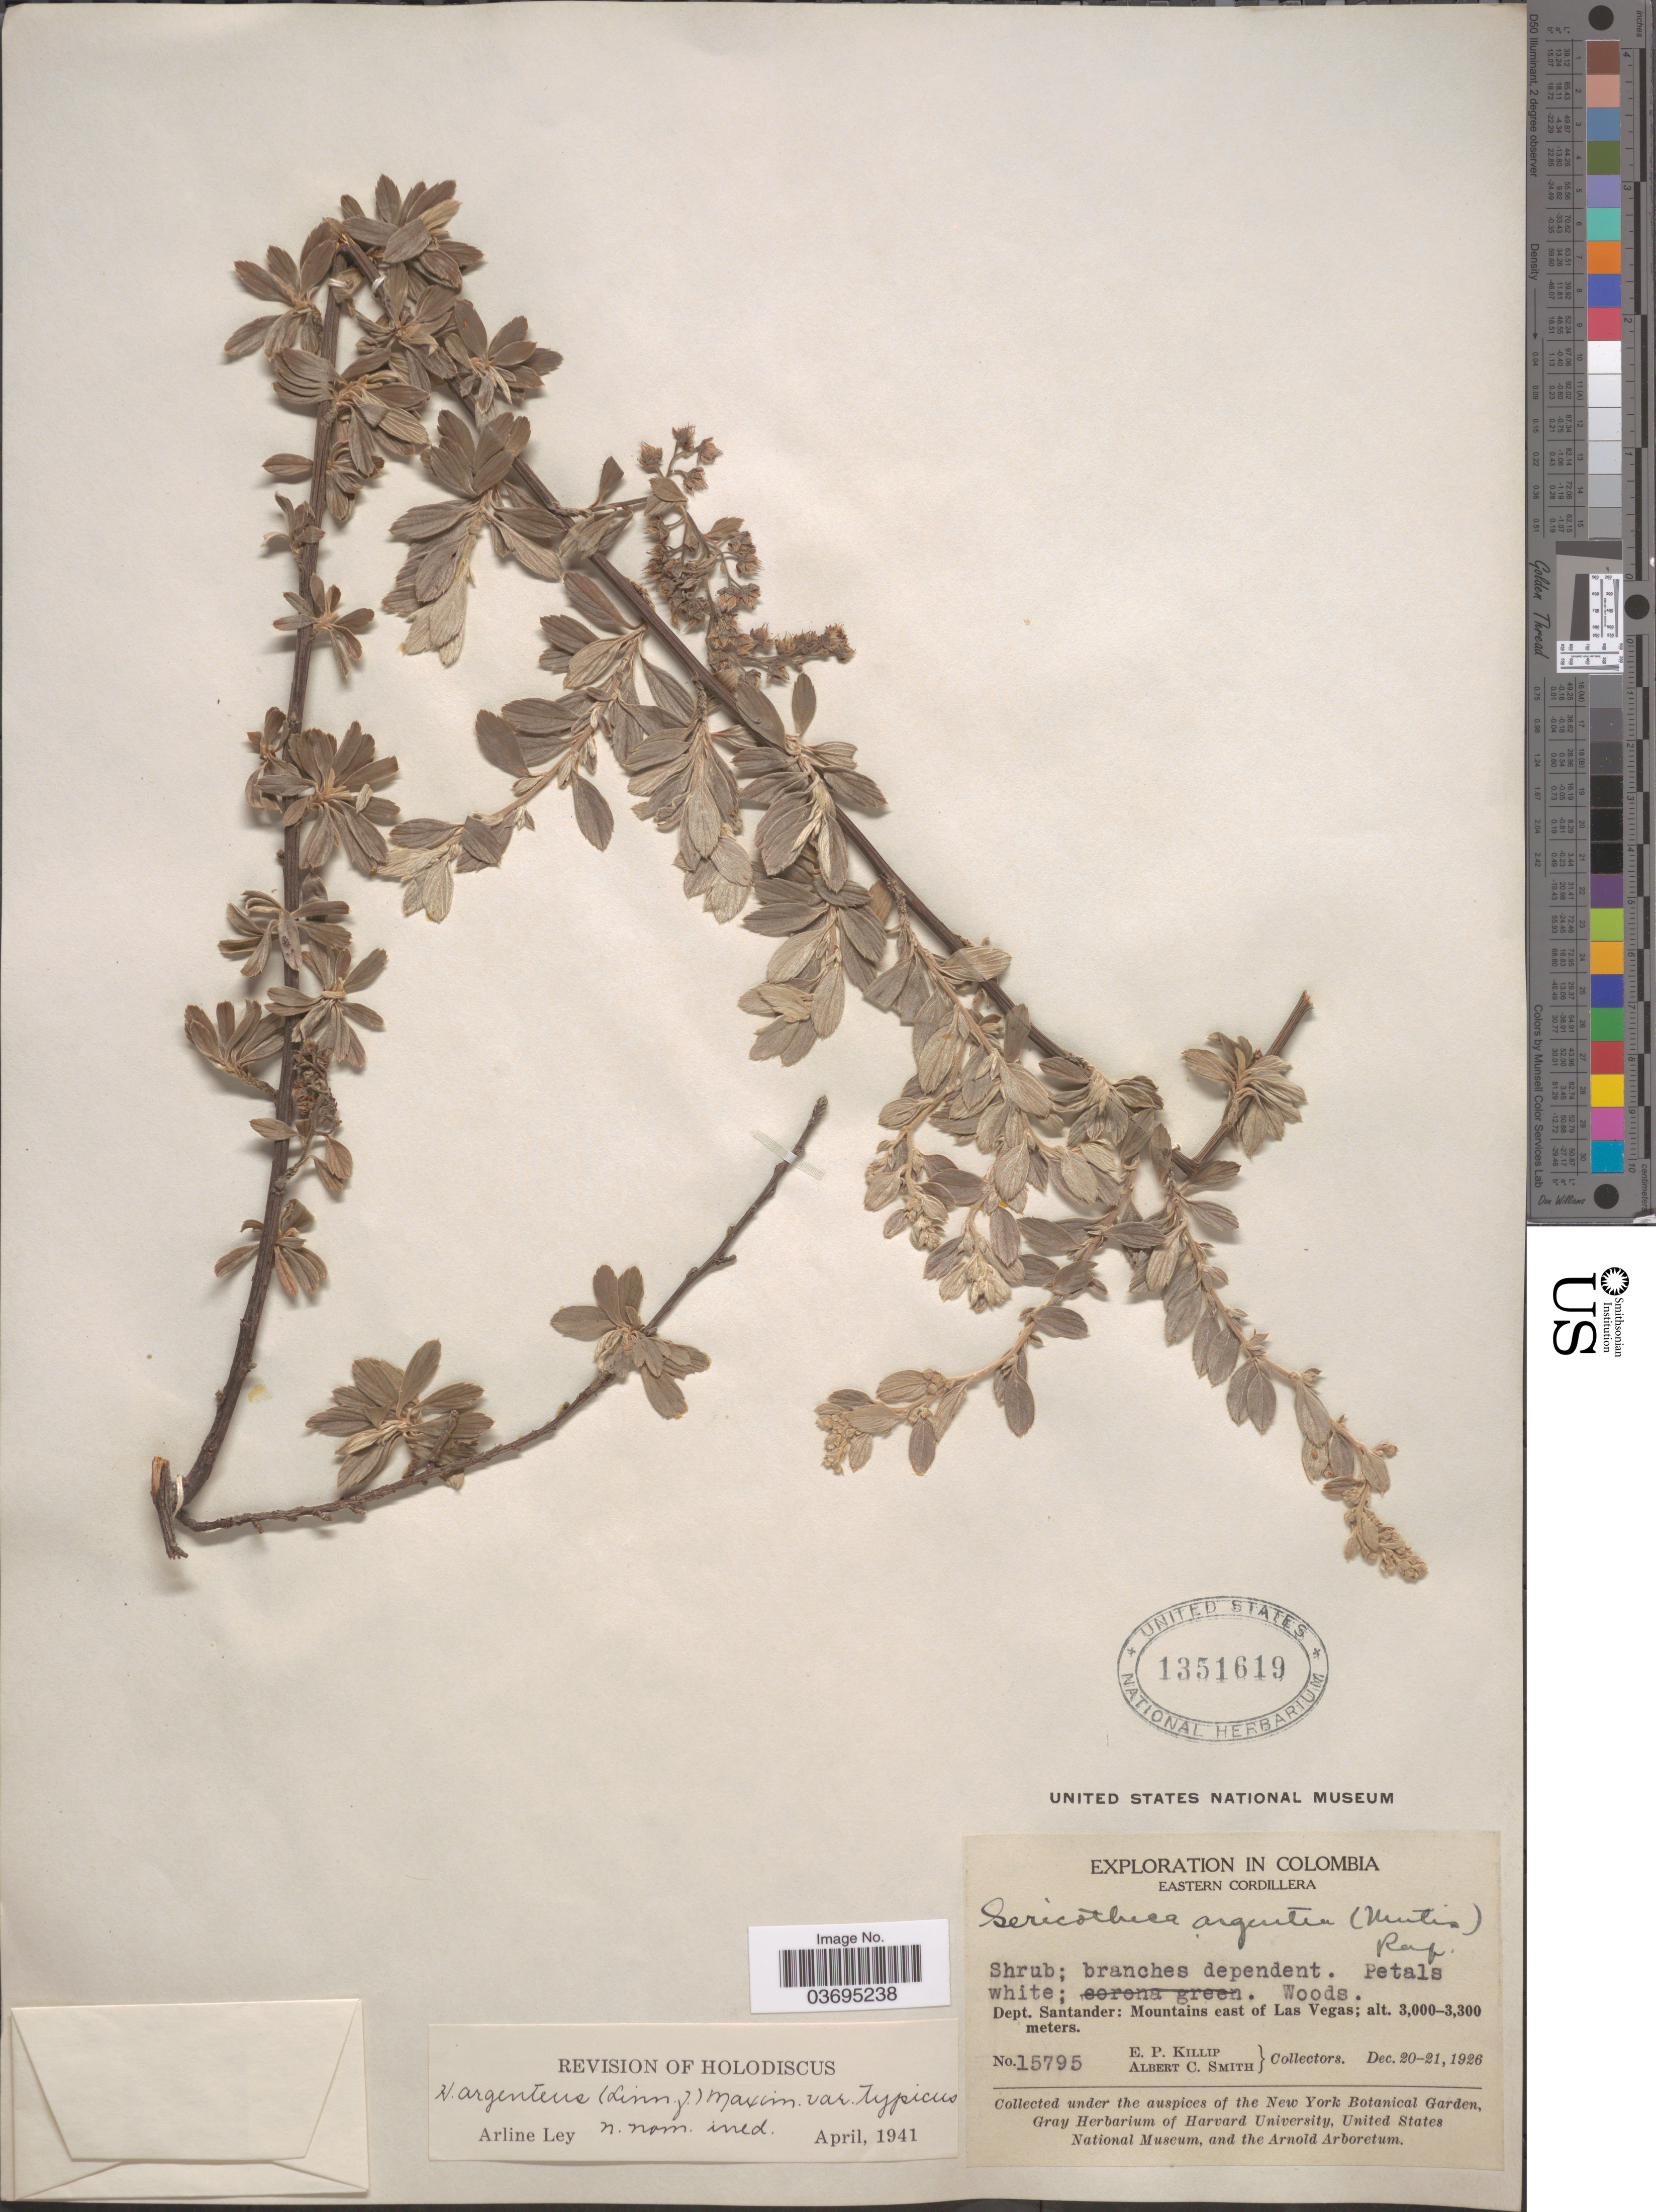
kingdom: Plantae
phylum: Tracheophyta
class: Magnoliopsida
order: Rosales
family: Rosaceae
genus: Holodiscus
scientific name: Holodiscus argenteus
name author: (L. f.) Maxim.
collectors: E. P. Killip & A. C. Smith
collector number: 15795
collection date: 1926-12-20/1926-12-21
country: Colombia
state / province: Santander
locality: Eastern Cordillera. Dept. Santander: Mountains east of Las Vegas.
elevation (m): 3000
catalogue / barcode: US 1351619